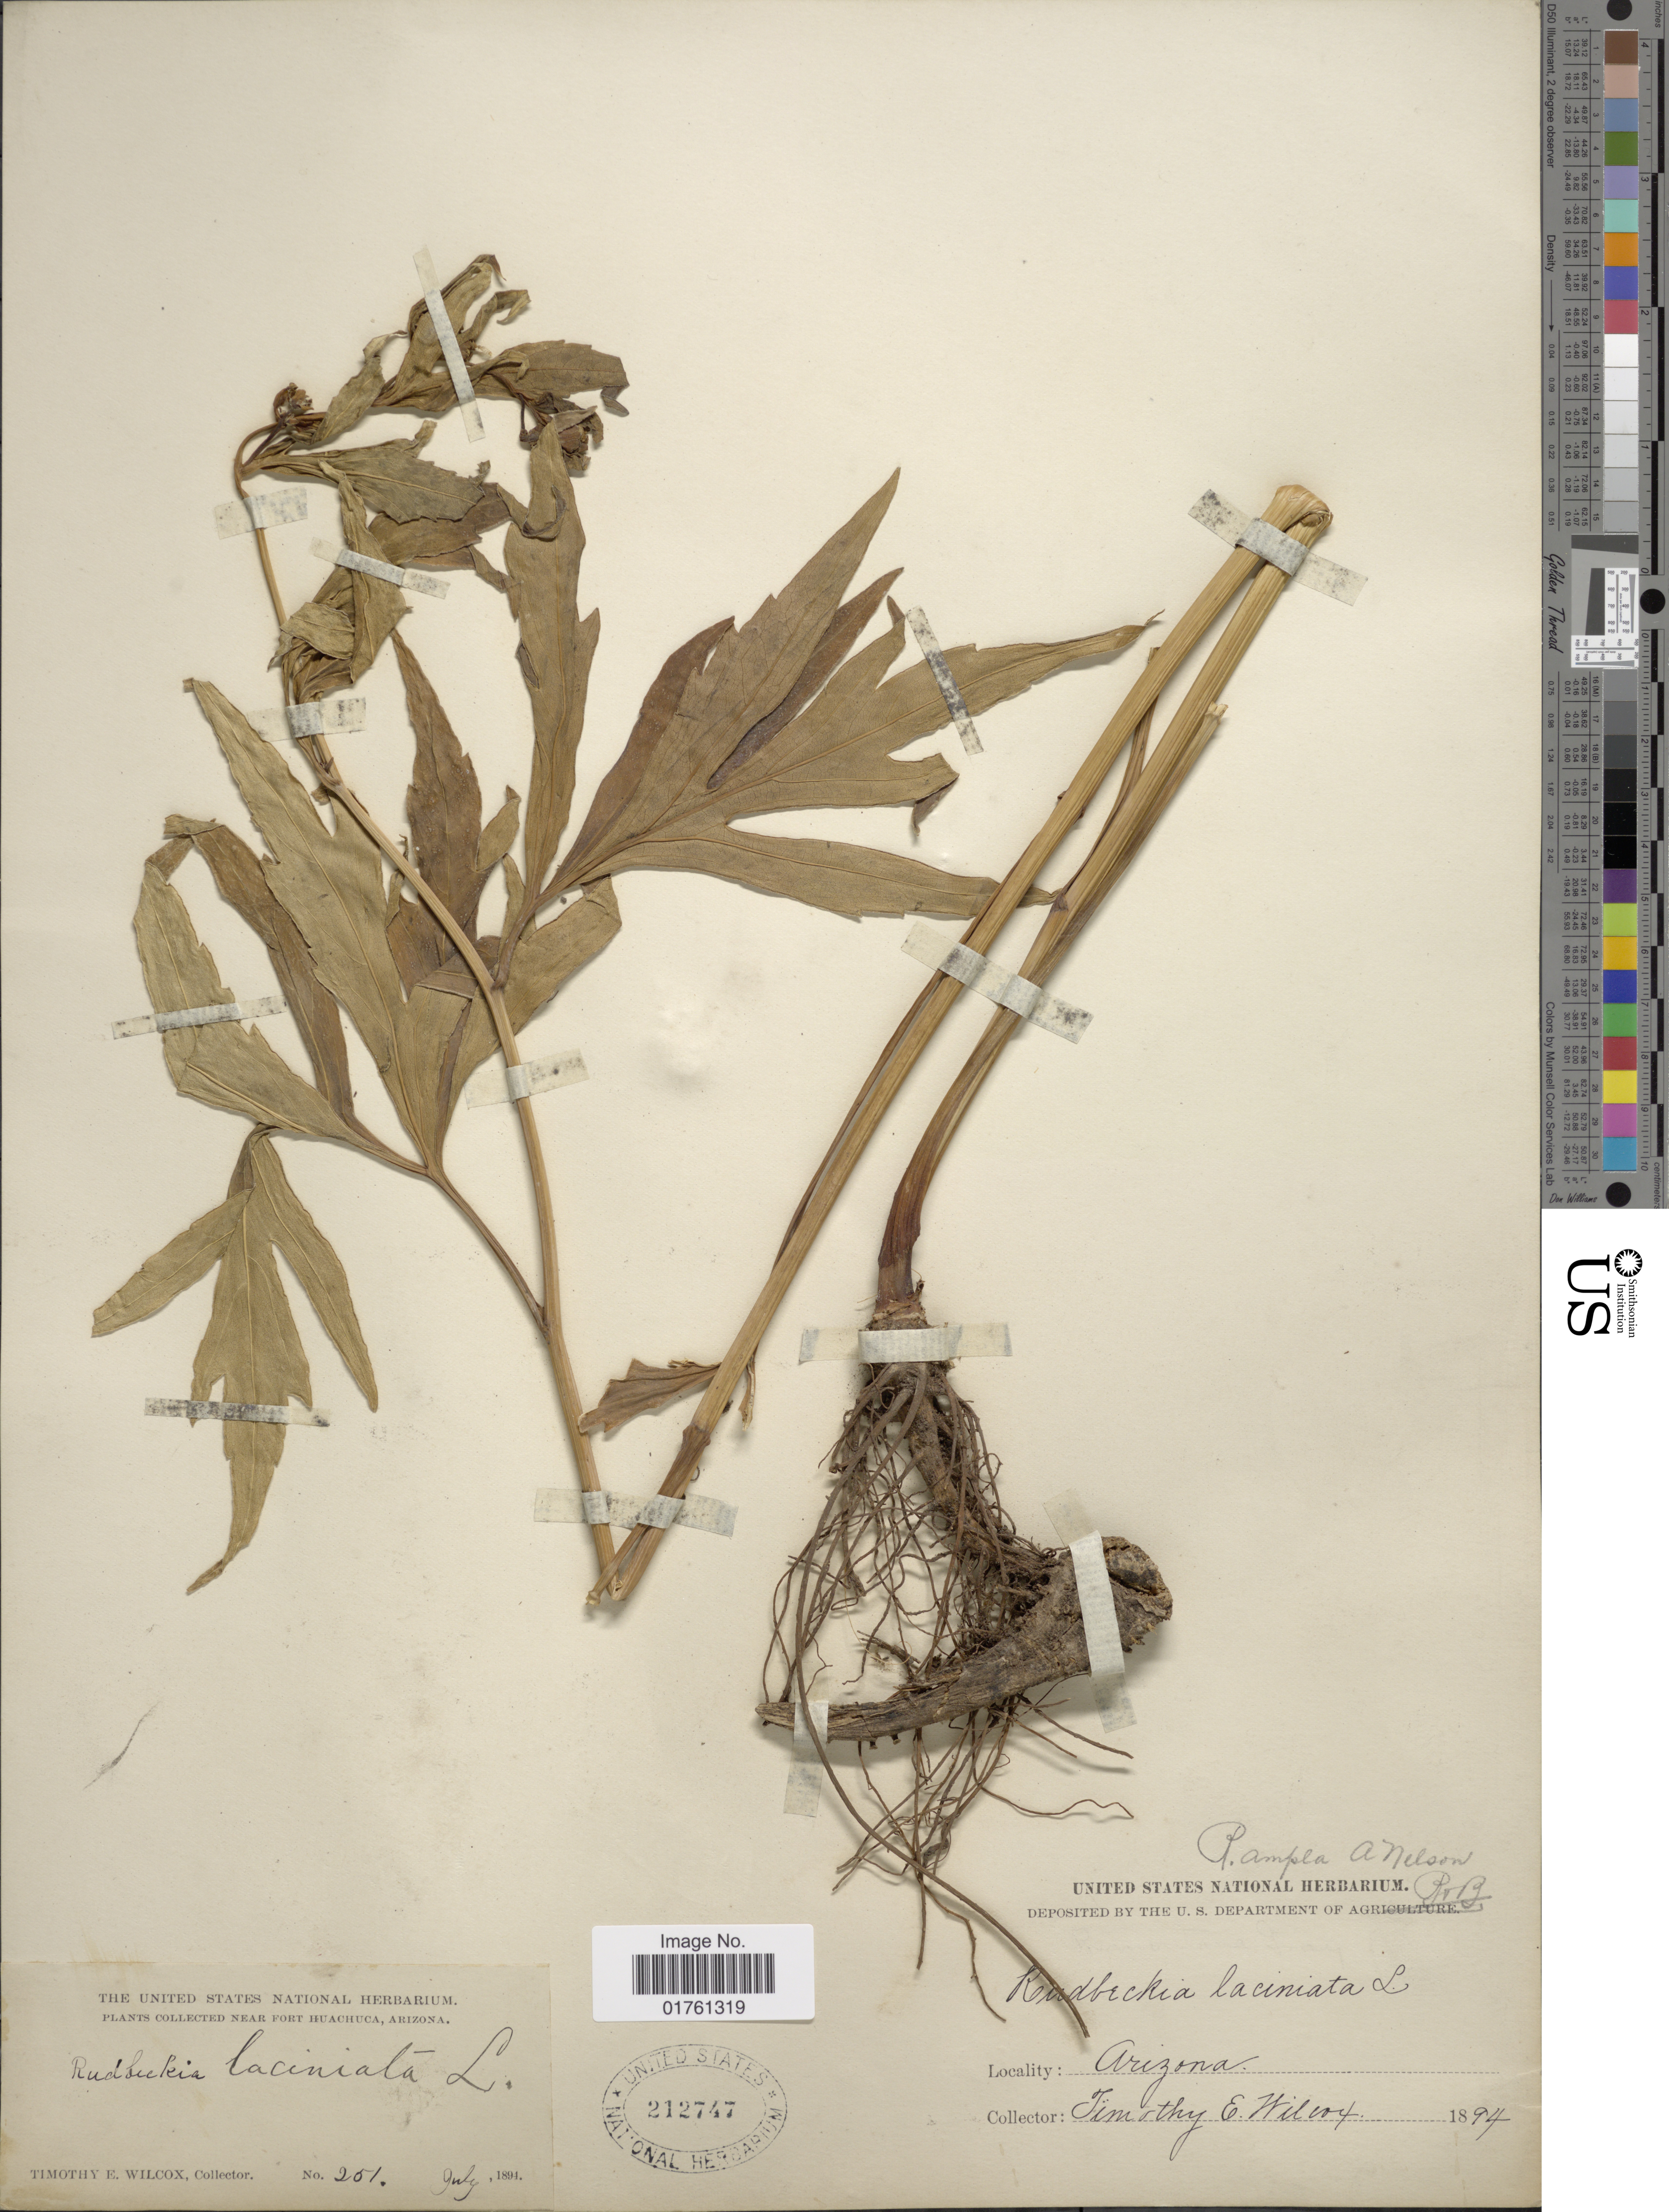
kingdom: Plantae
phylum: Tracheophyta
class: Magnoliopsida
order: Asterales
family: Asteraceae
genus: Rudbeckia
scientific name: Rudbeckia laciniata var. ampla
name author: (A. Nelson) Cronq.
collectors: T. E. Wilcox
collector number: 251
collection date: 1894-07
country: United States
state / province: Arizona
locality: Near Fort Huachuca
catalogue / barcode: US 212747